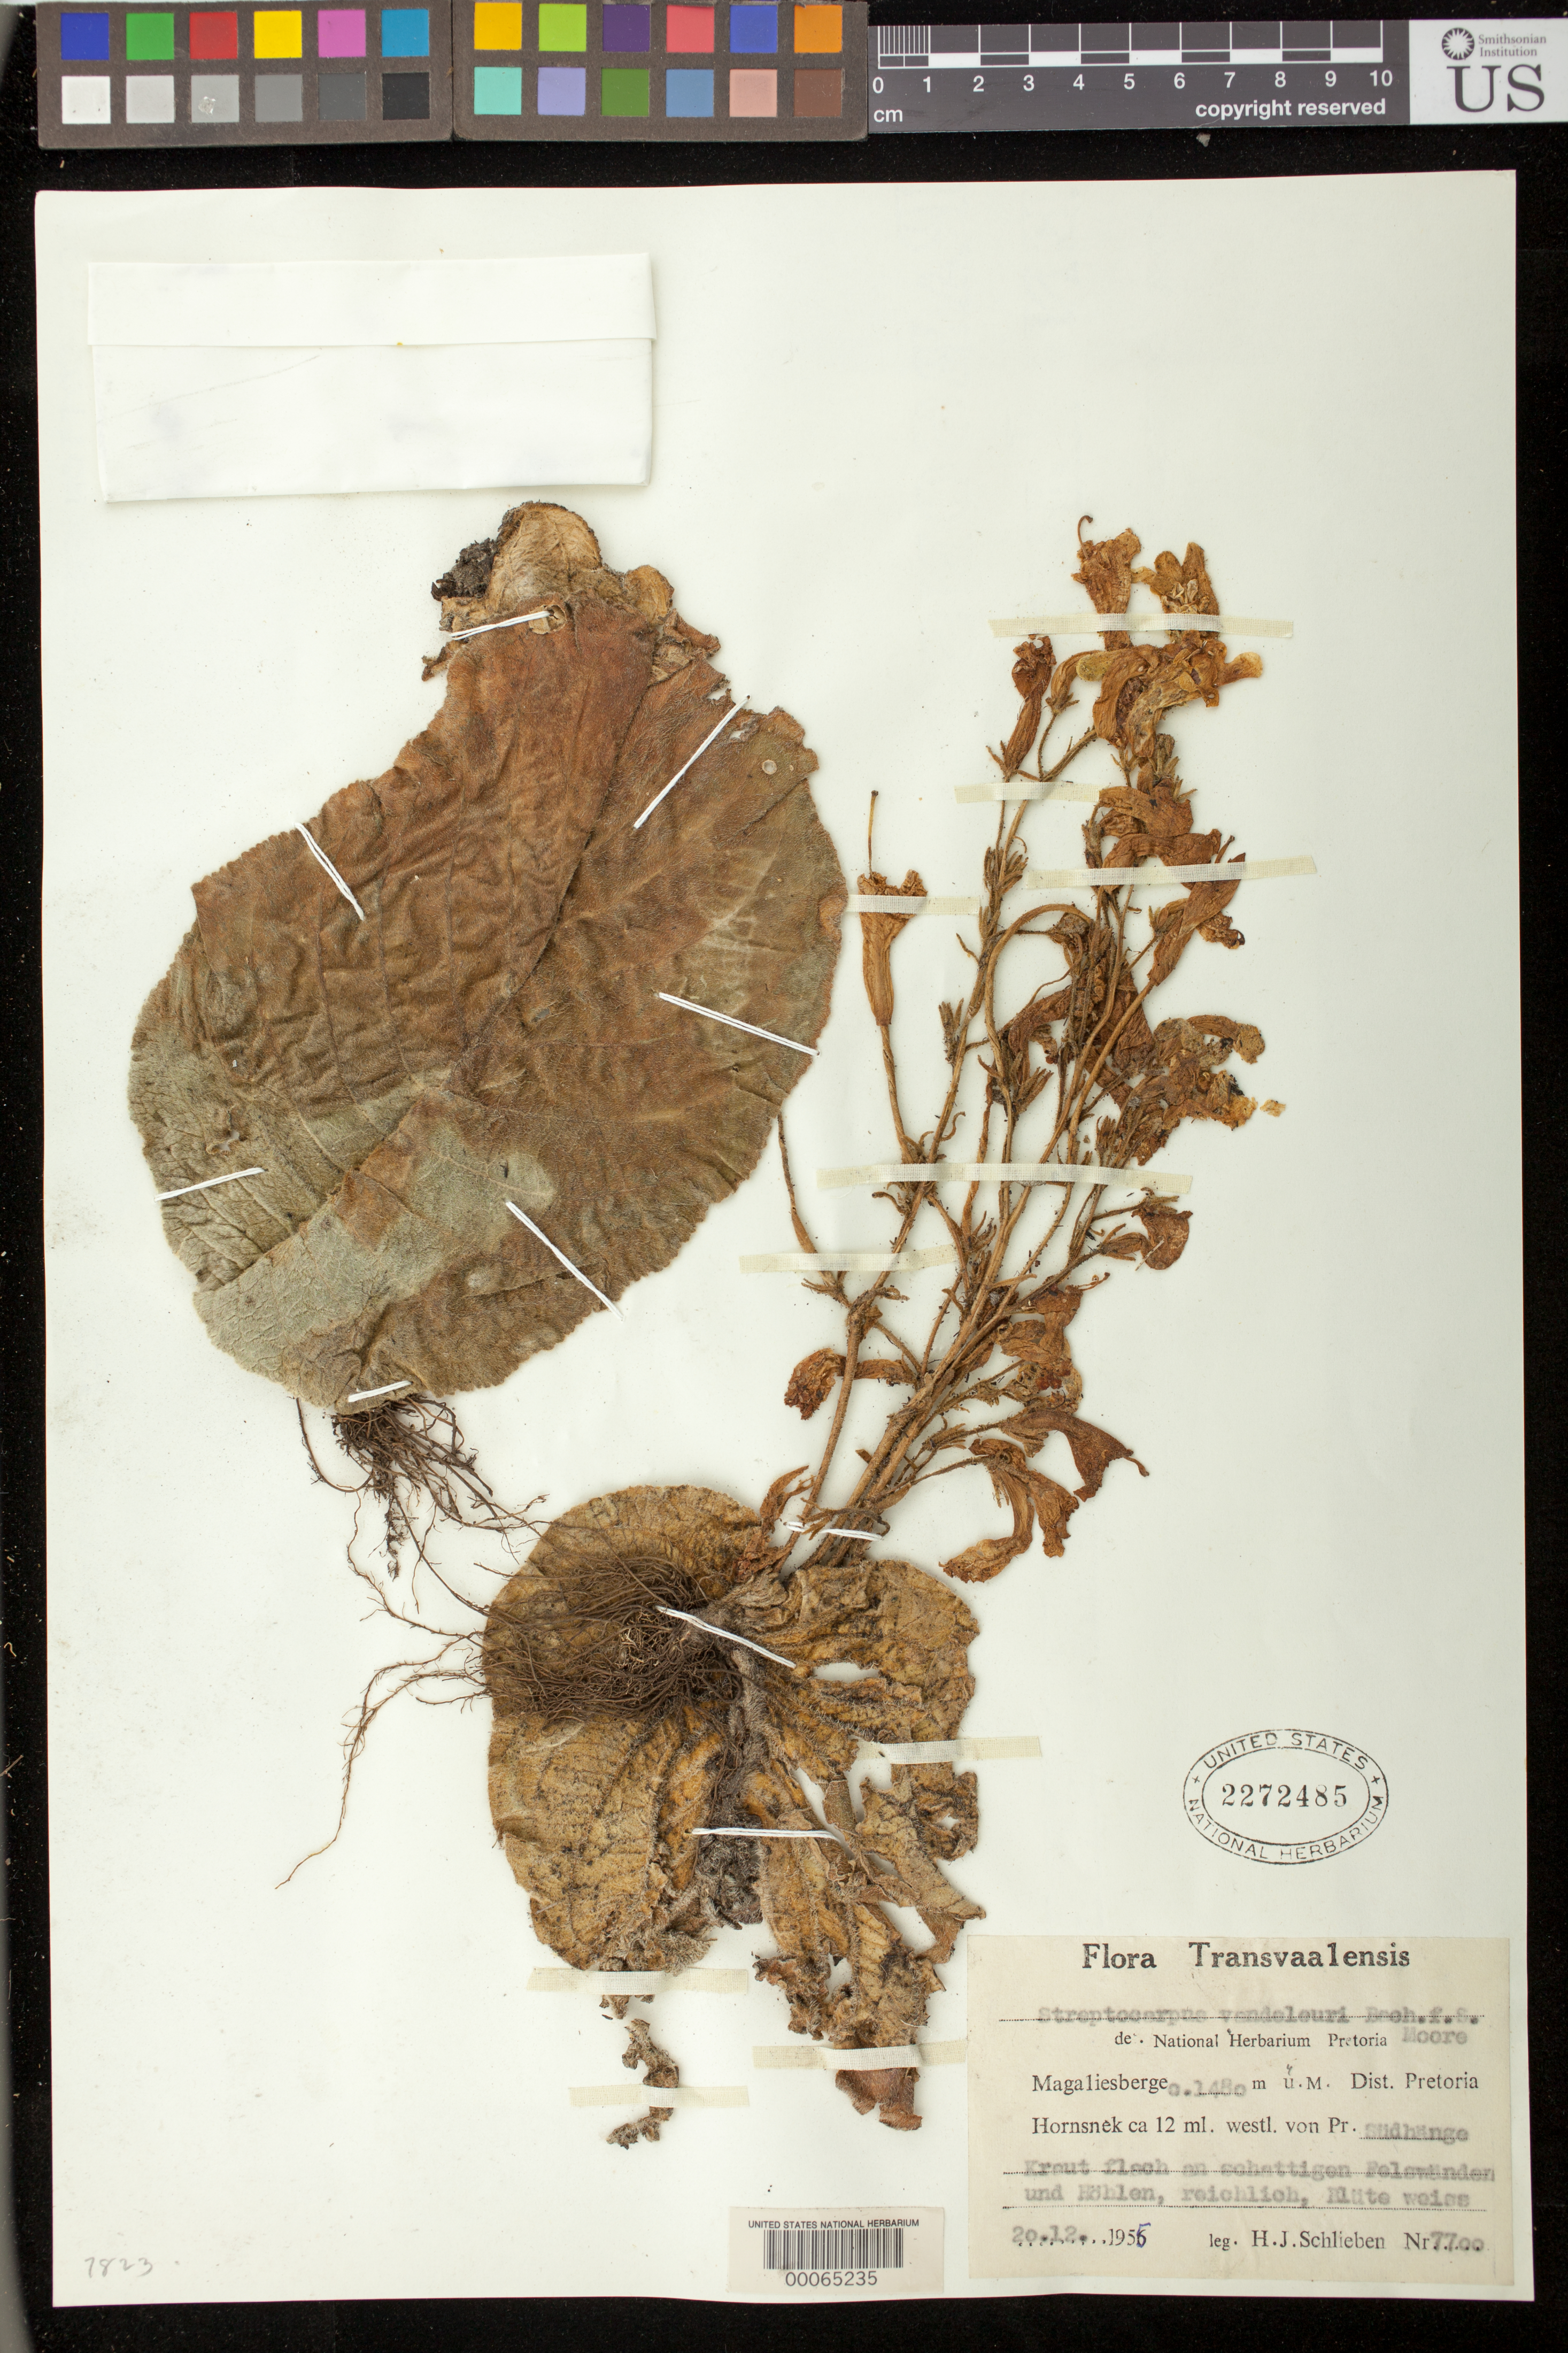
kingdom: Plantae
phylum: Tracheophyta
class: Magnoliopsida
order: Lamiales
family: Gesneriaceae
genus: Streptocarpus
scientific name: Streptocarpus vandeleurii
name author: Baker f. & S. Moore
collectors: H. J. Schlieben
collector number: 7700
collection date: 1955-12-20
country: South Africa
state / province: North West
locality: Magaliesberge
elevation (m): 1480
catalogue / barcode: US 2272485